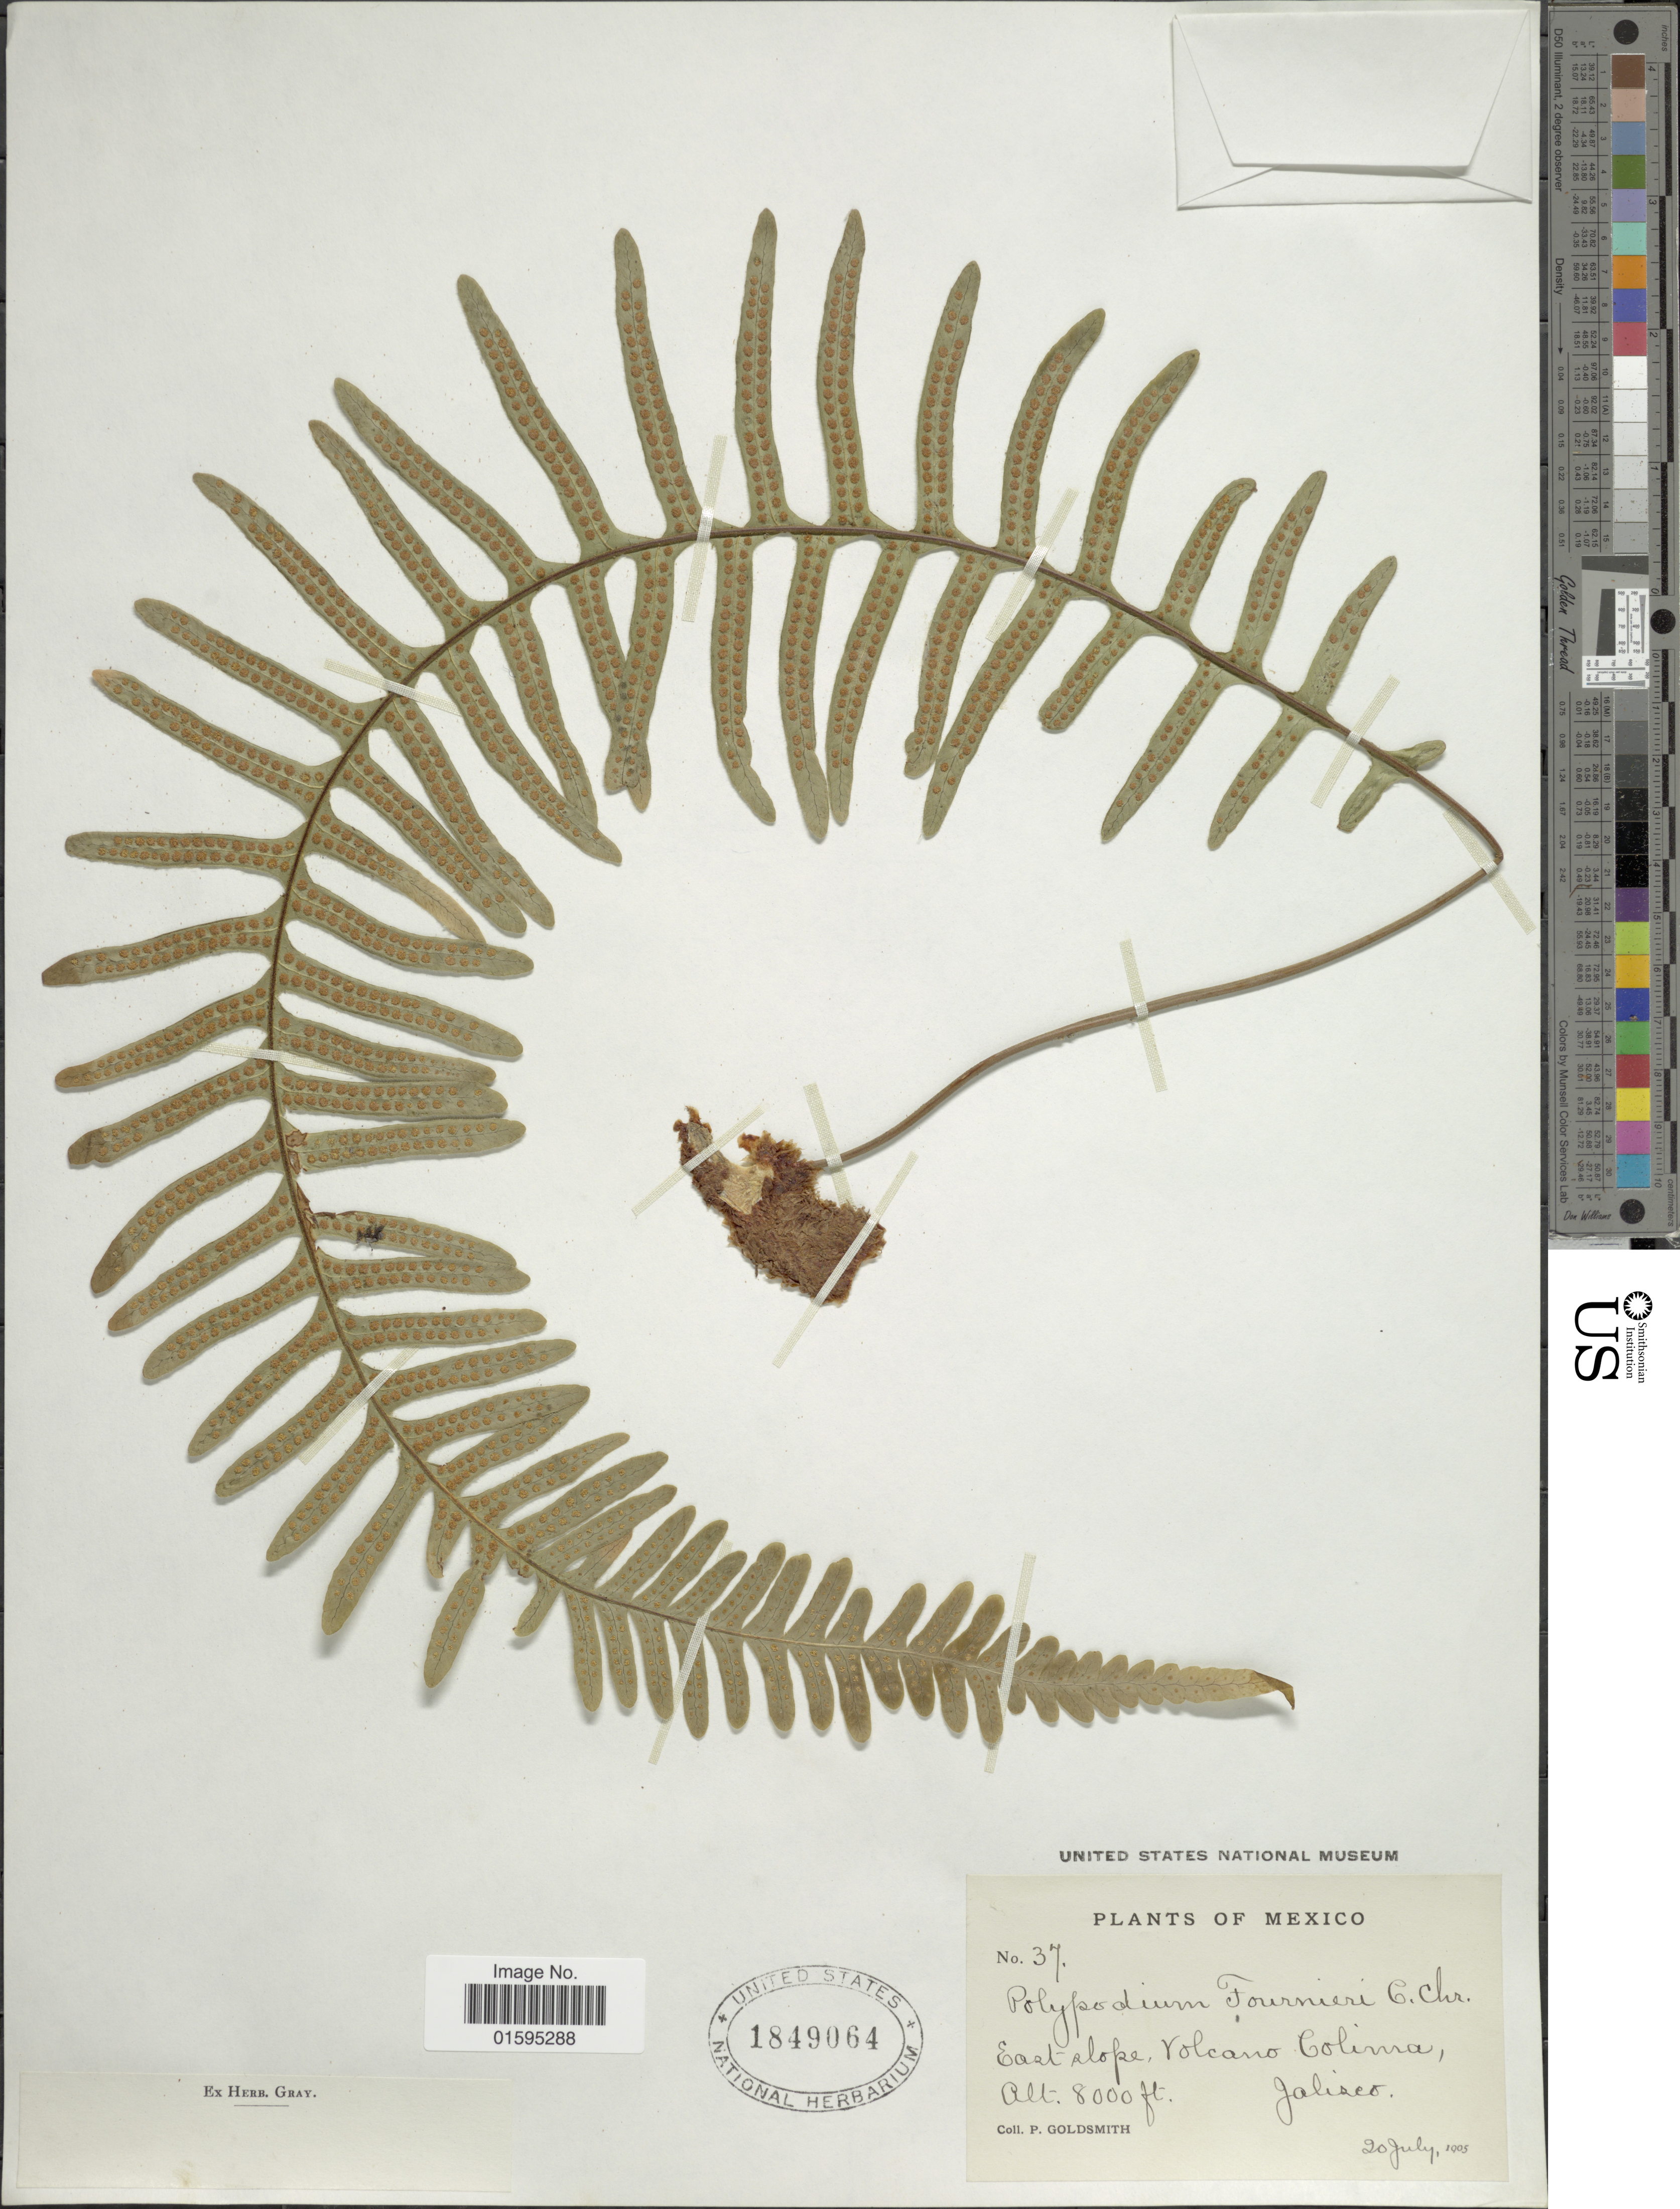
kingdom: Plantae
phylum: Tracheophyta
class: Polypodiopsida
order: Polypodiales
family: Polypodiaceae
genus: Polypodium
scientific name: Polypodium martensii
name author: Mett.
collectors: P. Goldsmith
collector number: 37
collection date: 1905-07-20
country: Mexico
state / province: Jalisco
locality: East slope, Volcano Colima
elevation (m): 2438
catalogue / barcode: US 1849064